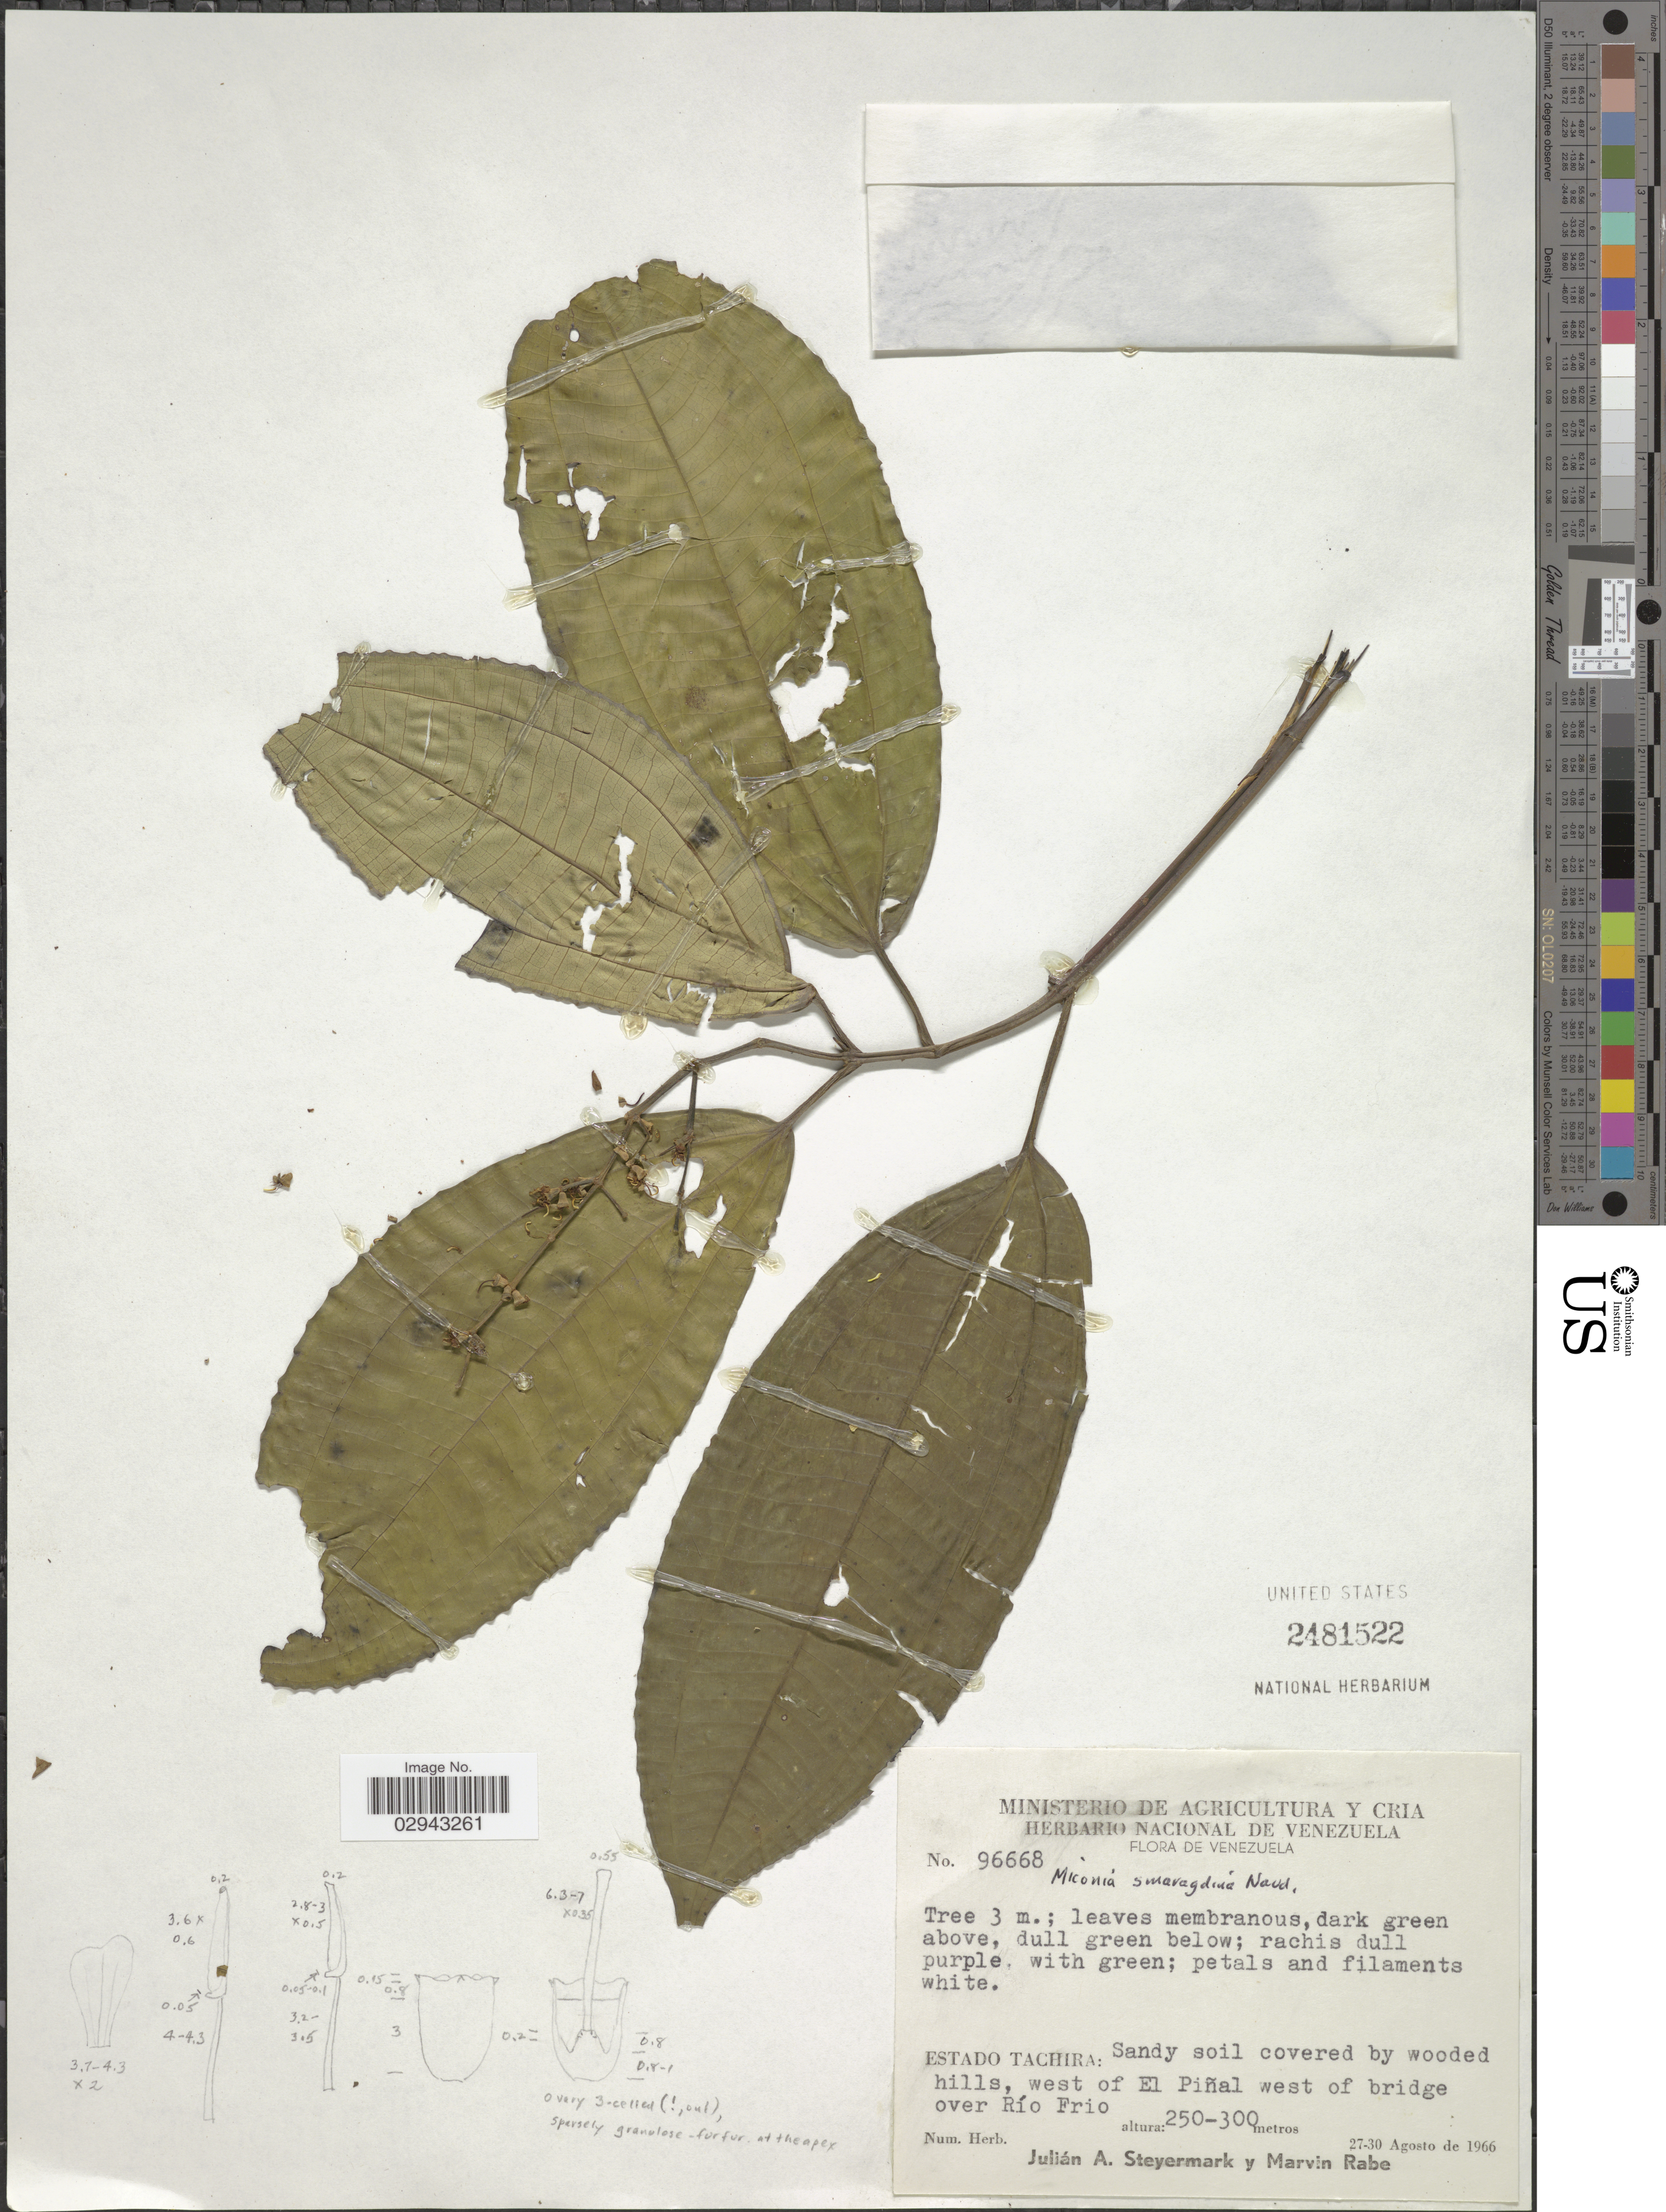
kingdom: Plantae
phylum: Tracheophyta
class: Magnoliopsida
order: Myrtales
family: Melastomataceae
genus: Miconia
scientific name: Miconia smaragdina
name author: Naudin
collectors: J. Steyermark & M. Rabe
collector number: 96668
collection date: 1966-08-27/1966-08-30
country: Venezuela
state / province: Tachira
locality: Sandy soil covered by wooded hills, west of El Piñal west of bridge over Río Frio.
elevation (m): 250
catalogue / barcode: US 2481522